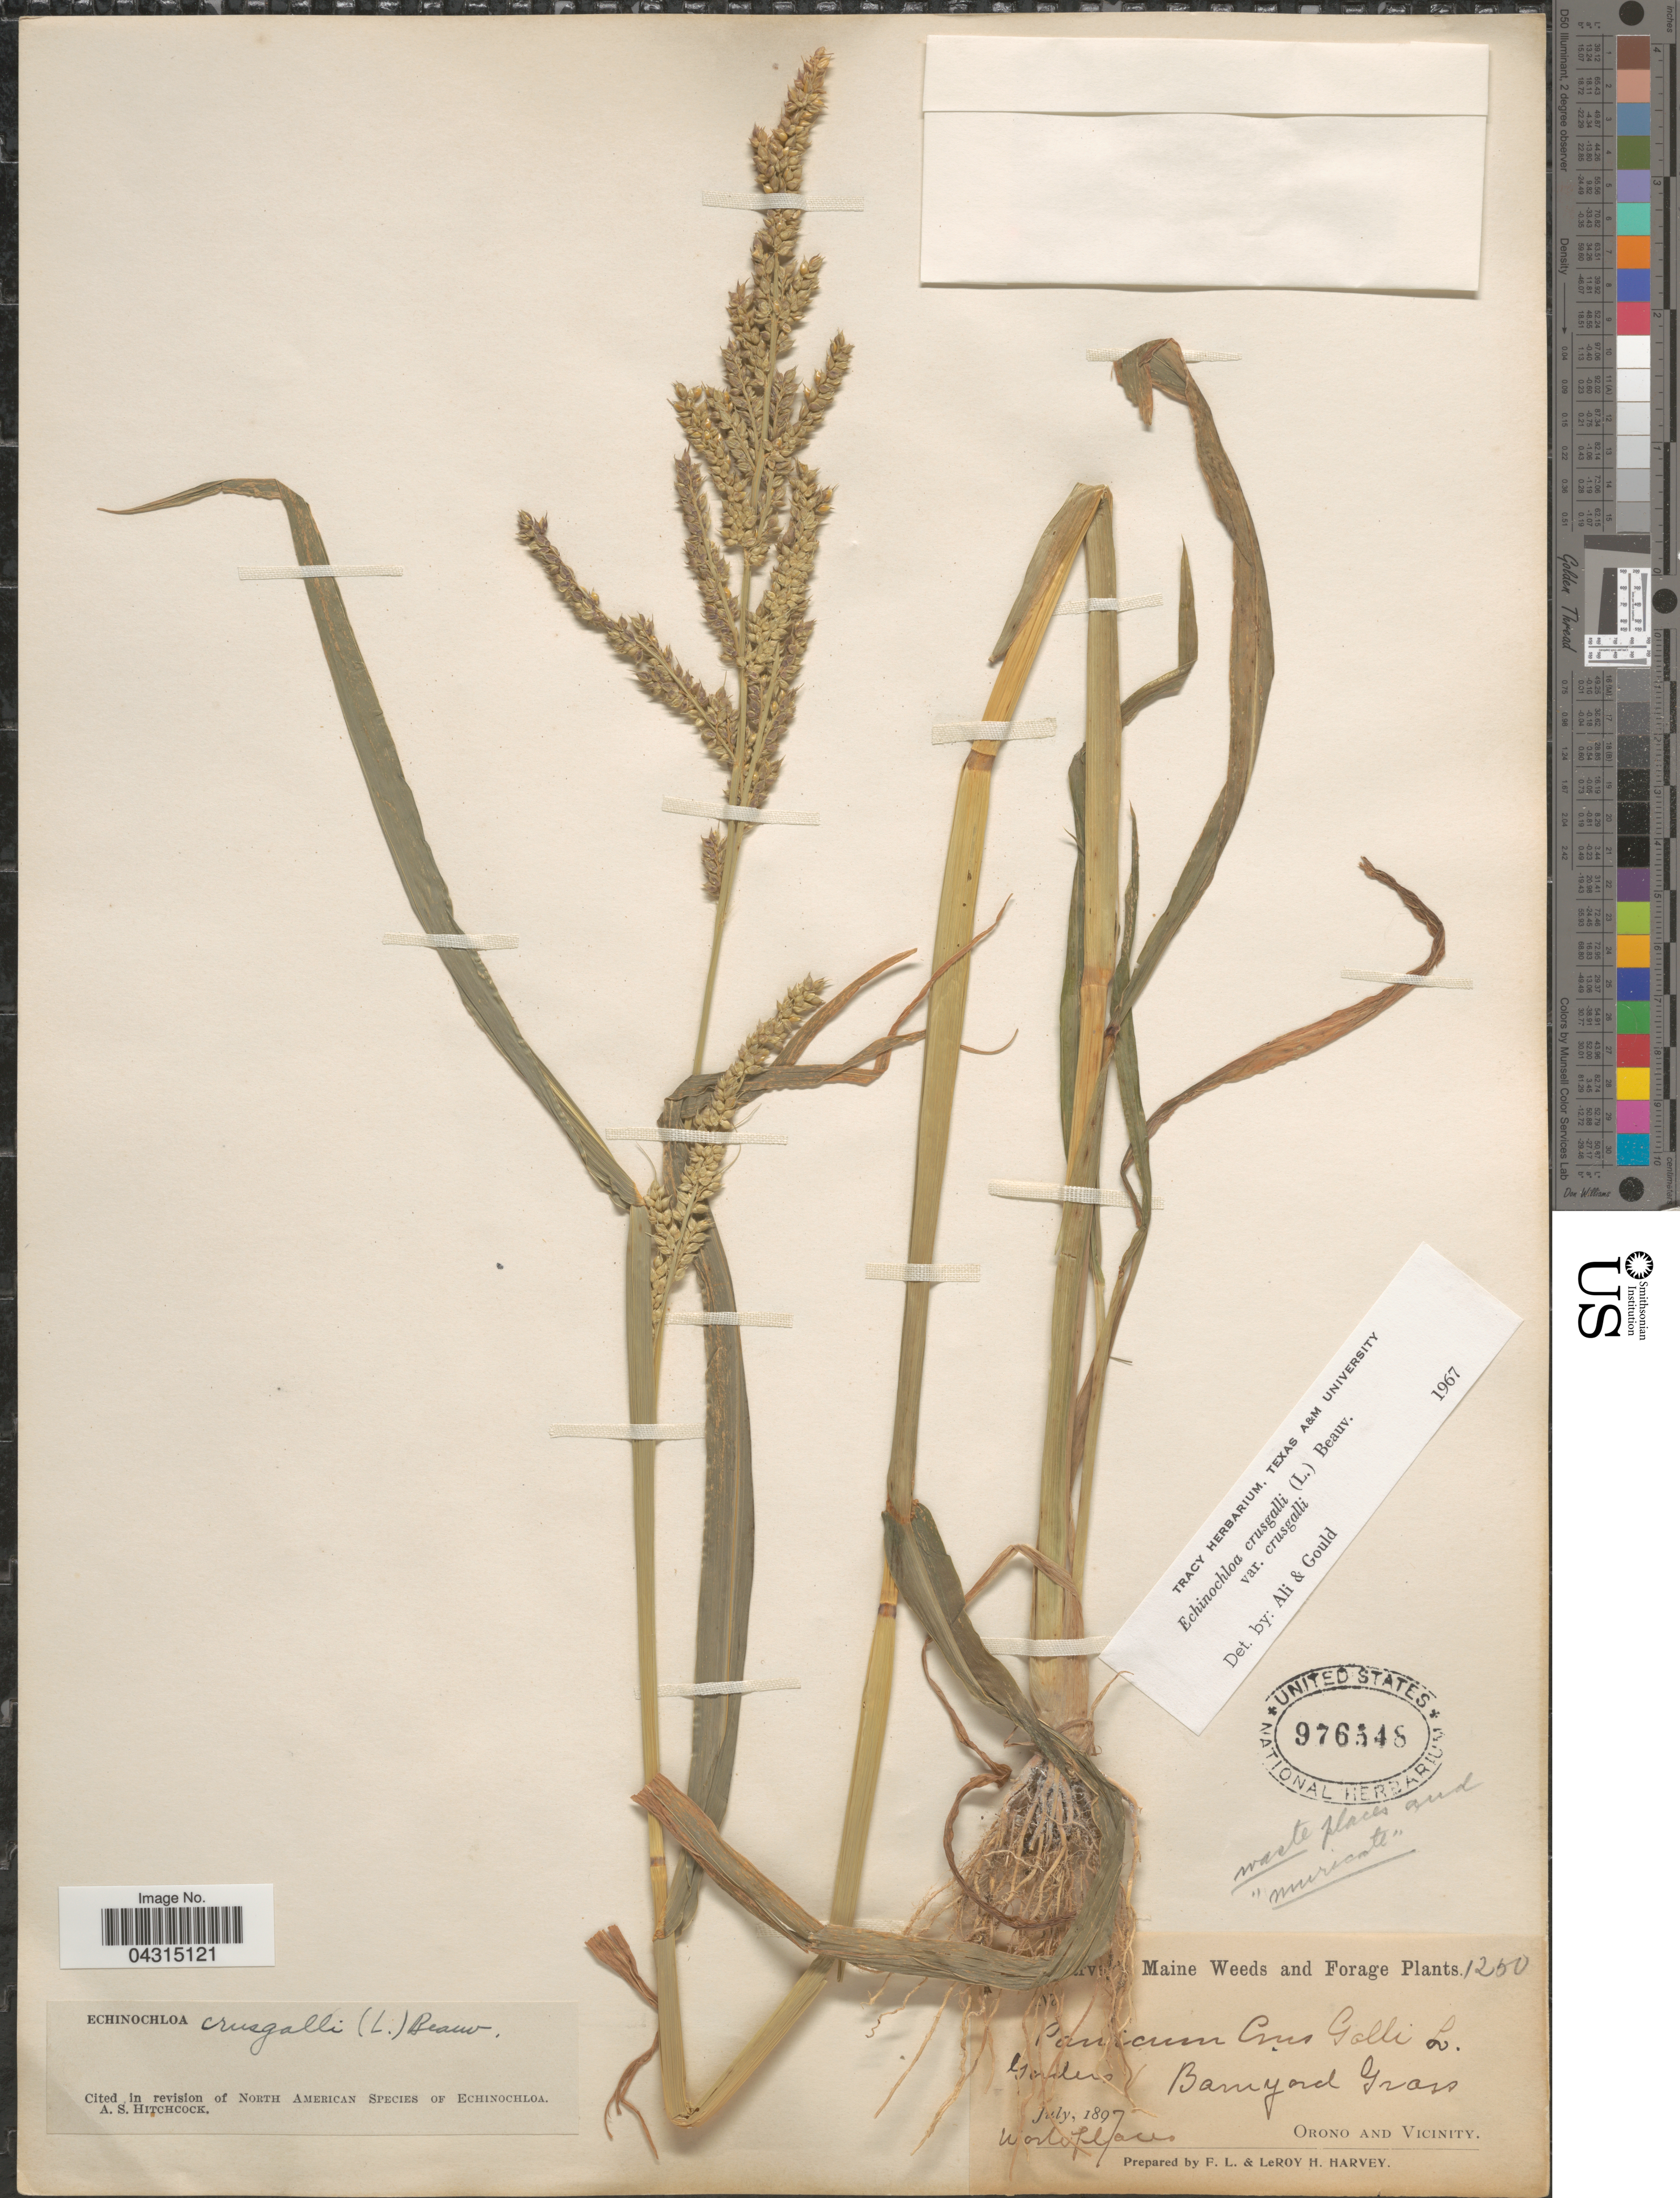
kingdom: Plantae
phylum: Tracheophyta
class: Liliopsida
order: Poales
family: Poaceae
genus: Echinochloa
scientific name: Echinochloa crus-galli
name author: (L.) P. Beauv.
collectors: F. L. Harvey & L. H. Harvey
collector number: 1250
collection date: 1897-07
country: United States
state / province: Maine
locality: Garden. Barnyard Grass. Orono and Vicinity.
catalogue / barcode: US 976548